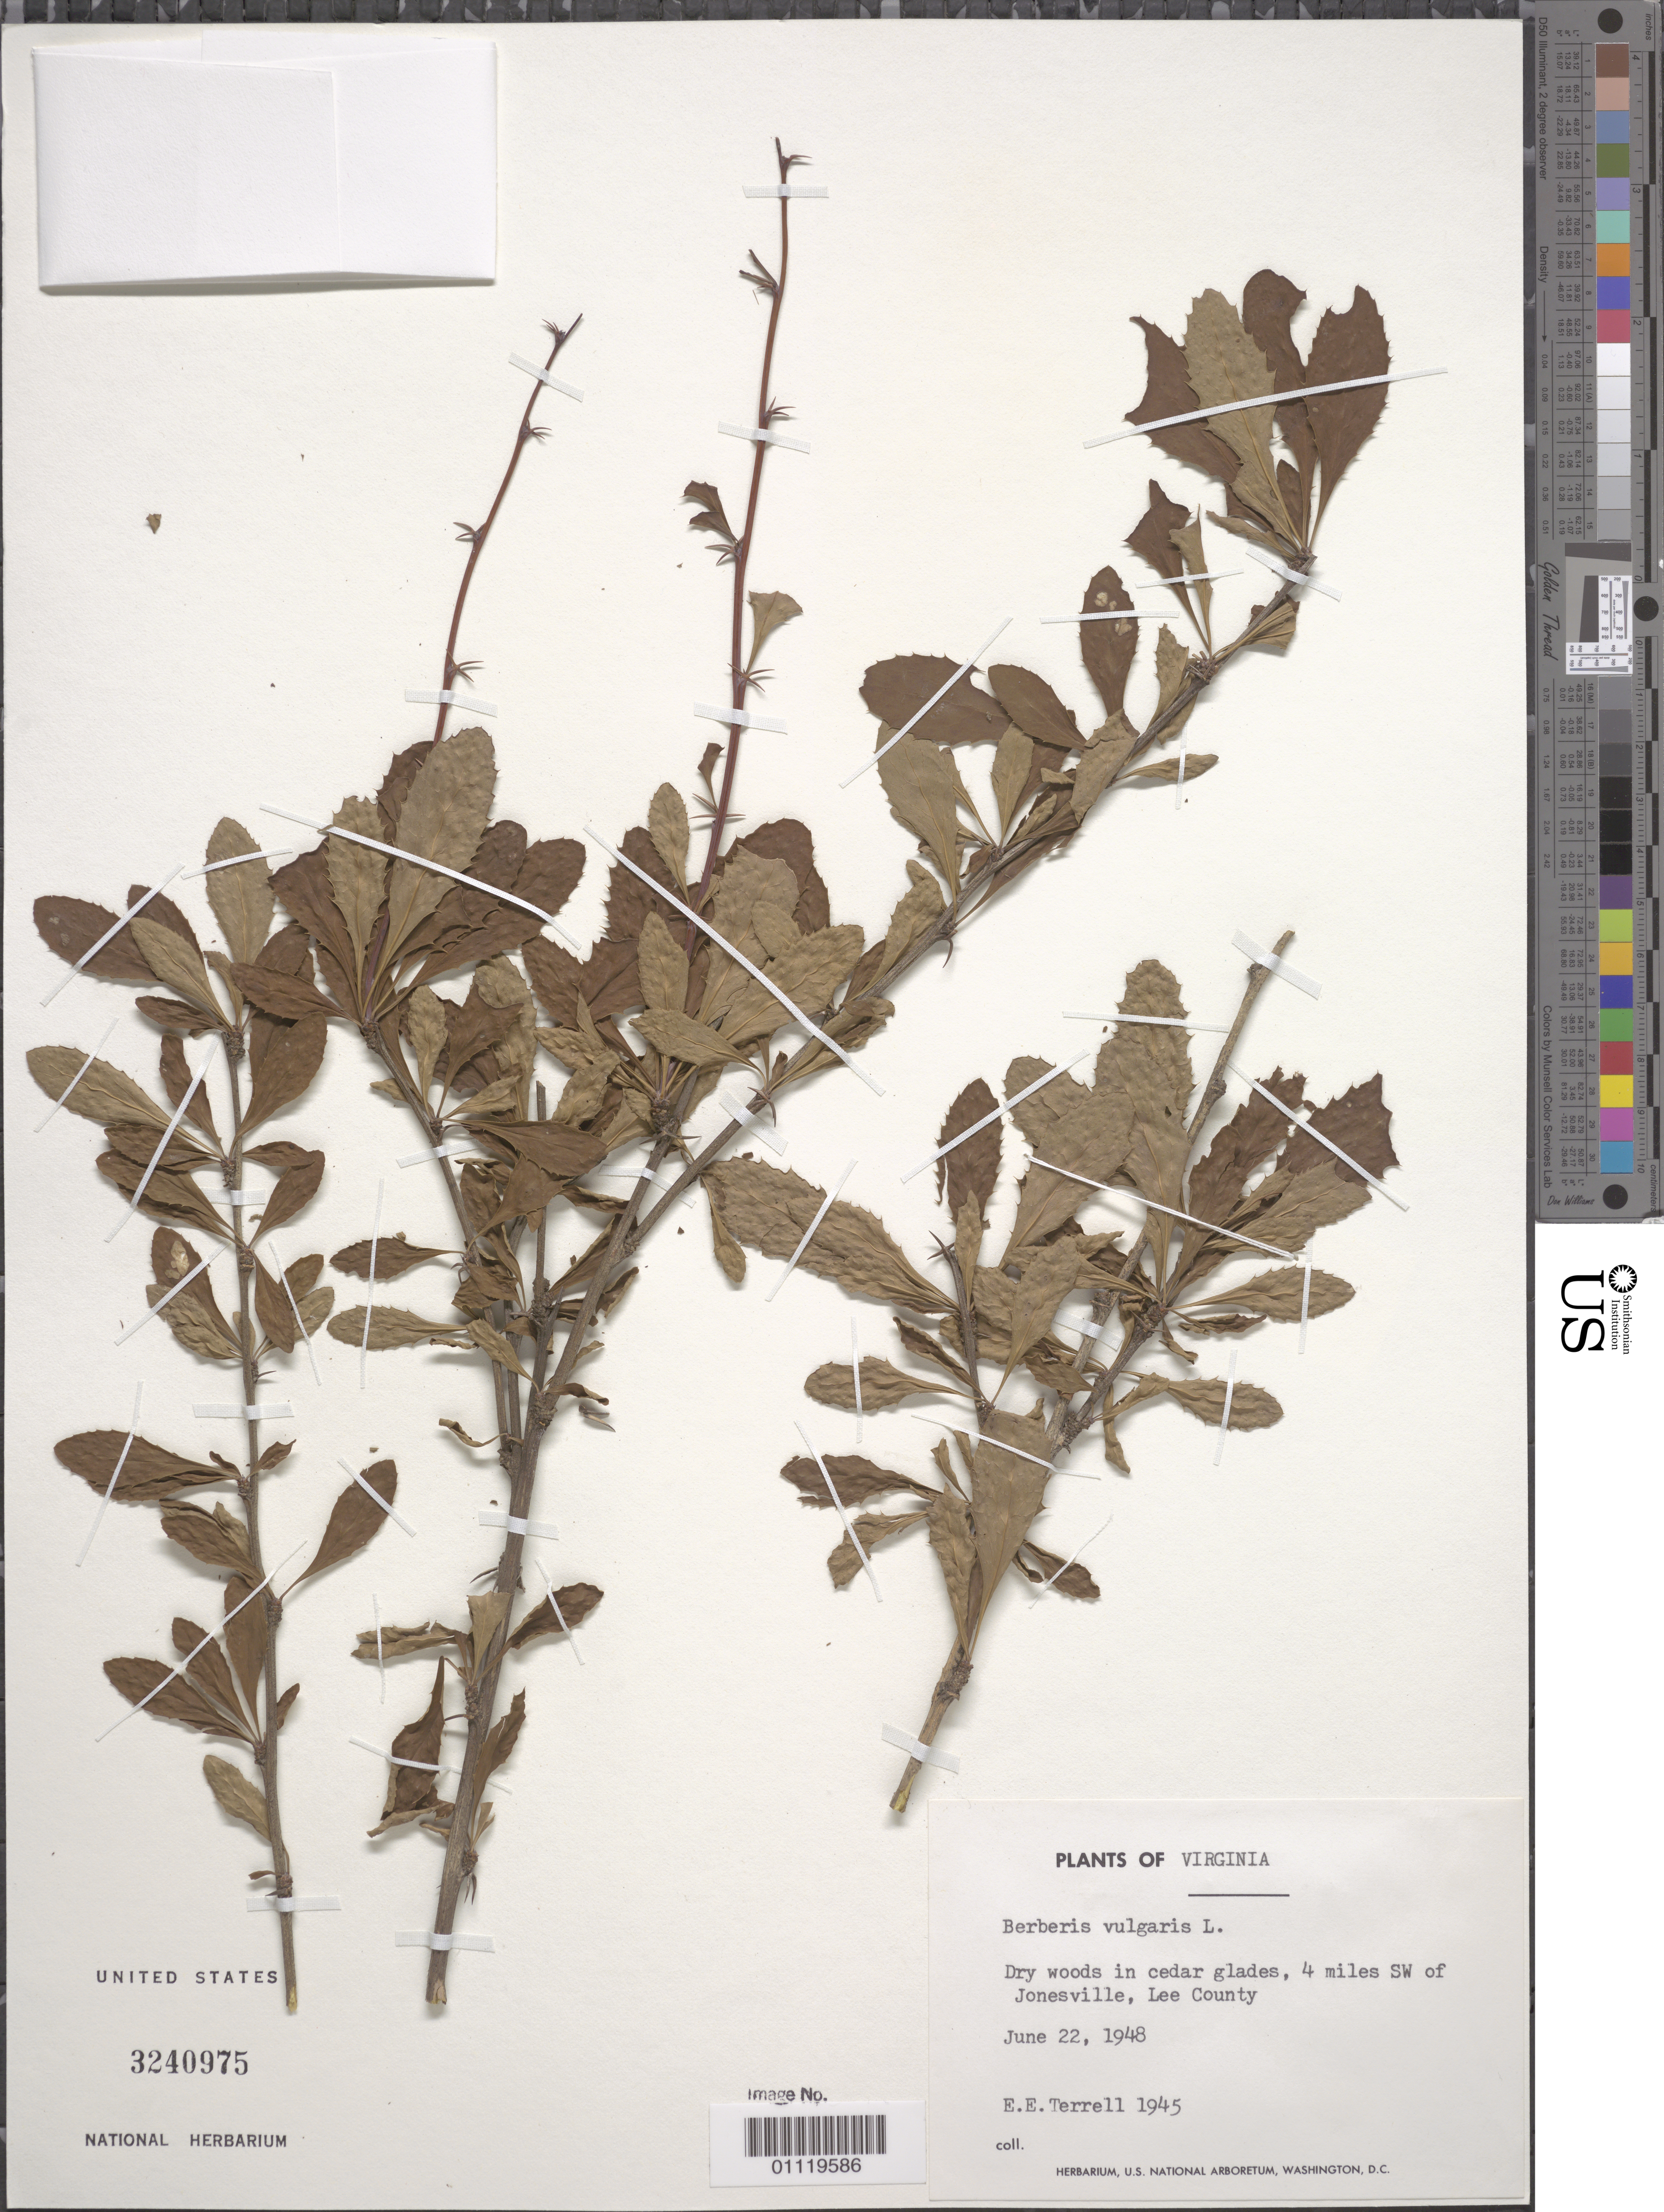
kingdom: Plantae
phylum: Tracheophyta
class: Magnoliopsida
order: Ranunculales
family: Berberidaceae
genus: Berberis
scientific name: Berberis vulgaris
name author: L.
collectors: E. E. Terrell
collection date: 1948-06-22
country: United States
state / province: Virginia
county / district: Lee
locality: Four miles SW of Jonesville City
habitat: Dry woods in cedar glades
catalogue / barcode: US 3240975